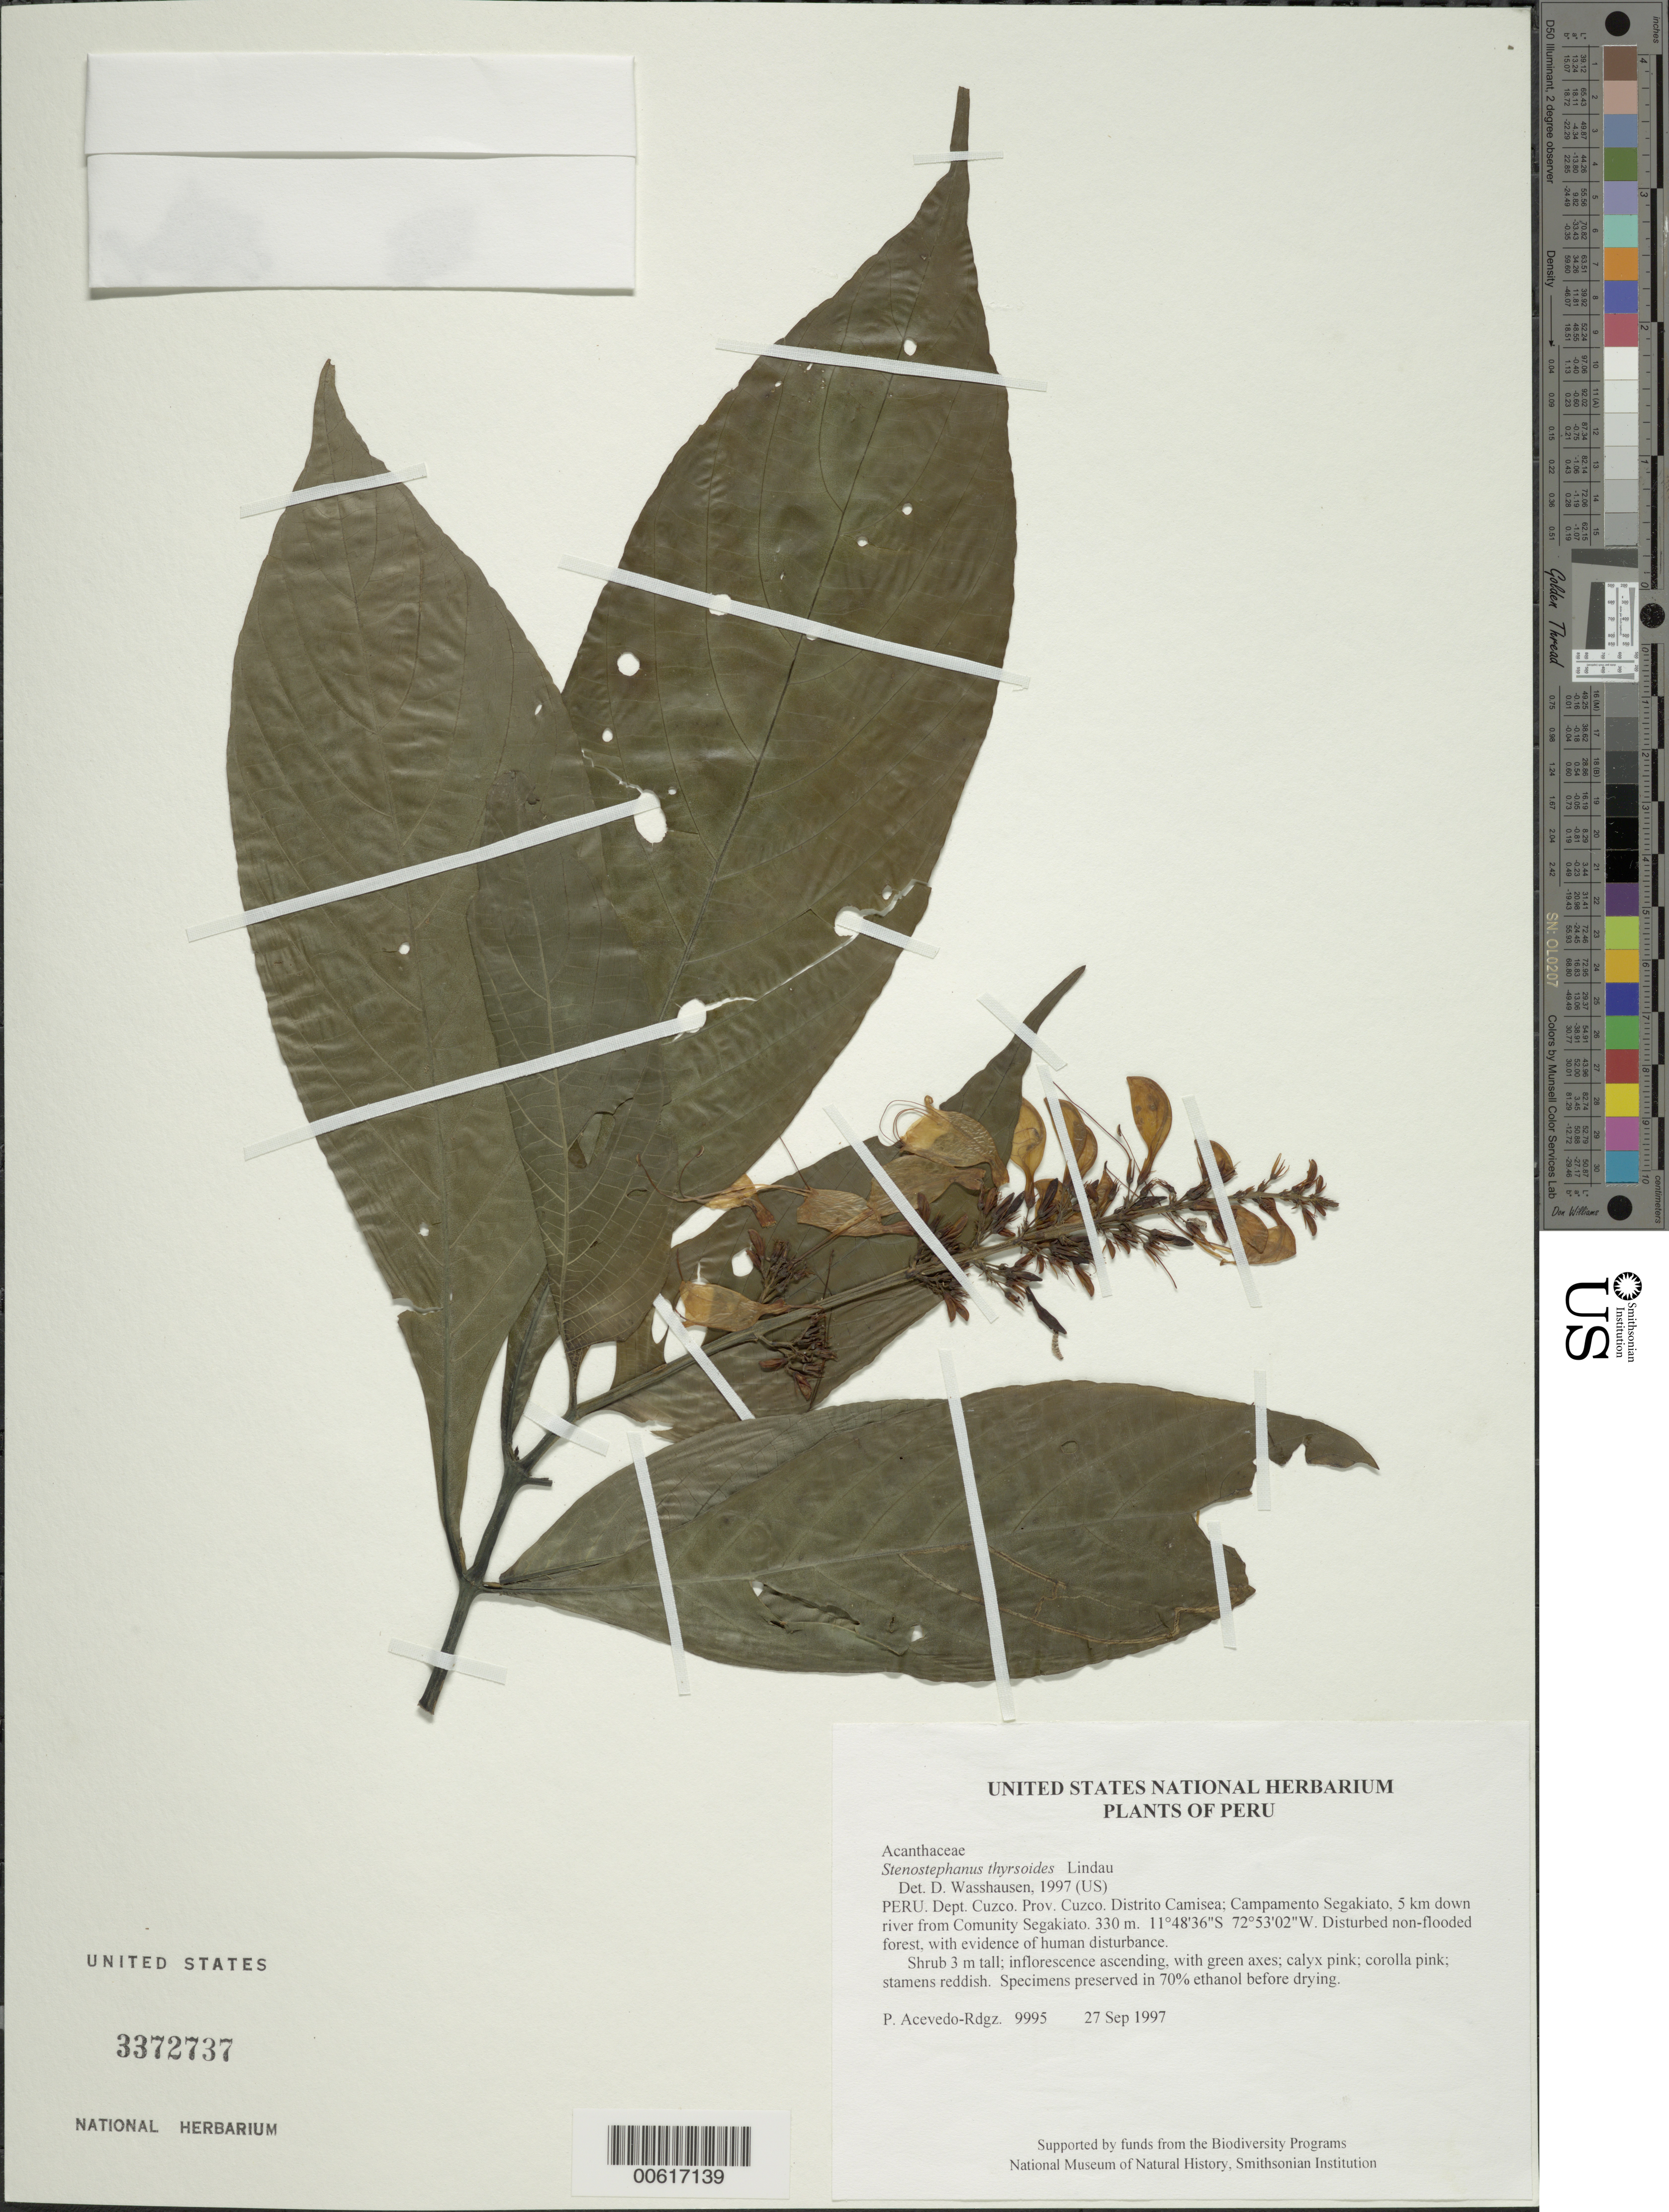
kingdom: Plantae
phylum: Tracheophyta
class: Magnoliopsida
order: Lamiales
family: Acanthaceae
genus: Stenostephanus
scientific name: Stenostephanus thyrsoides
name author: Lindau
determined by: Wasshausen, Dieter C., (BOT), Smithsonian Institution - National Museum of Natural History (UNITED STATES)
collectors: P. Acevedo-Rodr.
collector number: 9995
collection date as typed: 27 Sep 1997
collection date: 1997-09-27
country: Peru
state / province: Cusco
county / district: Cusco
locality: Distrito Camisea; Campamento Segakiato, 5 km down river from Comunity Segakiato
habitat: Disturbed non-flooded forest, with evidence of human disturbance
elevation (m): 330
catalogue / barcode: US 3372737